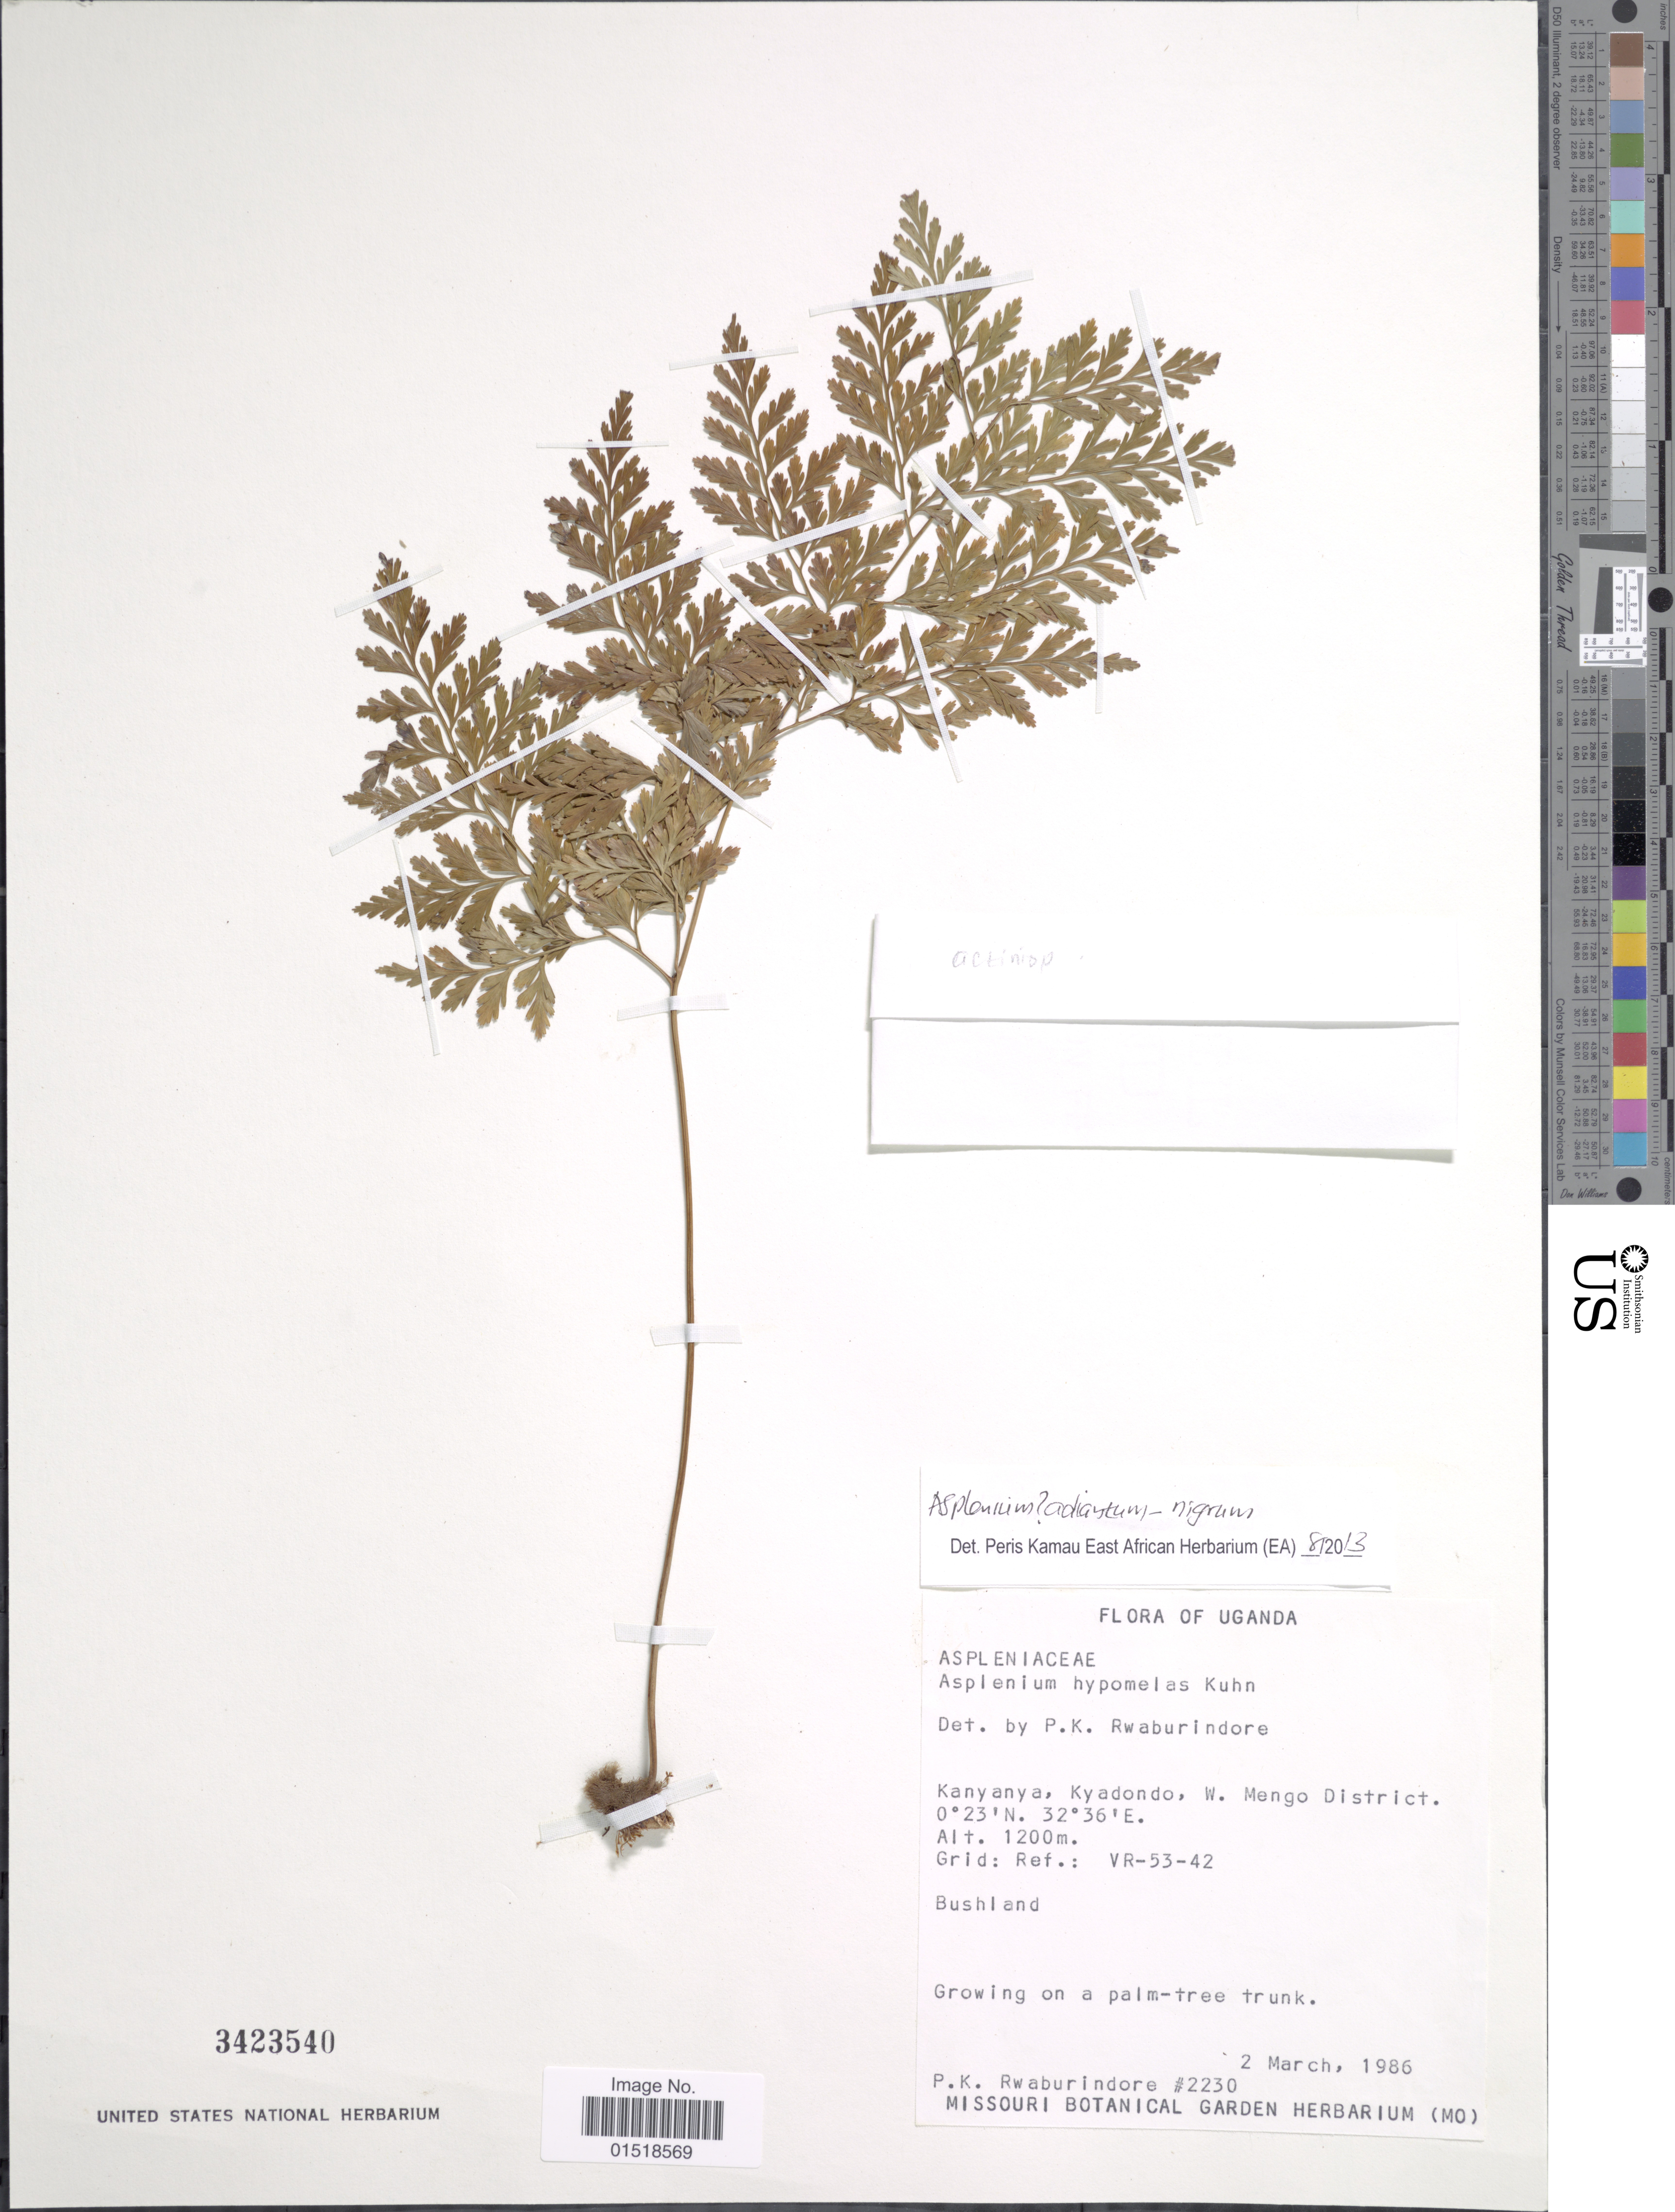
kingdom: Plantae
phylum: Tracheophyta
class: Polypodiopsida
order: Polypodiales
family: Aspleniaceae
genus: Asplenium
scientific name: Asplenium adiantum-nigrum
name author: L.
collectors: P. Rwaburindore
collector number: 2230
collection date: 1986-03-02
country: Uganda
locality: Kanyanya, Kyadondo, W. Mengo District. Grid: Ref.: VR-53-42.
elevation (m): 1200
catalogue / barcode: US 3423540